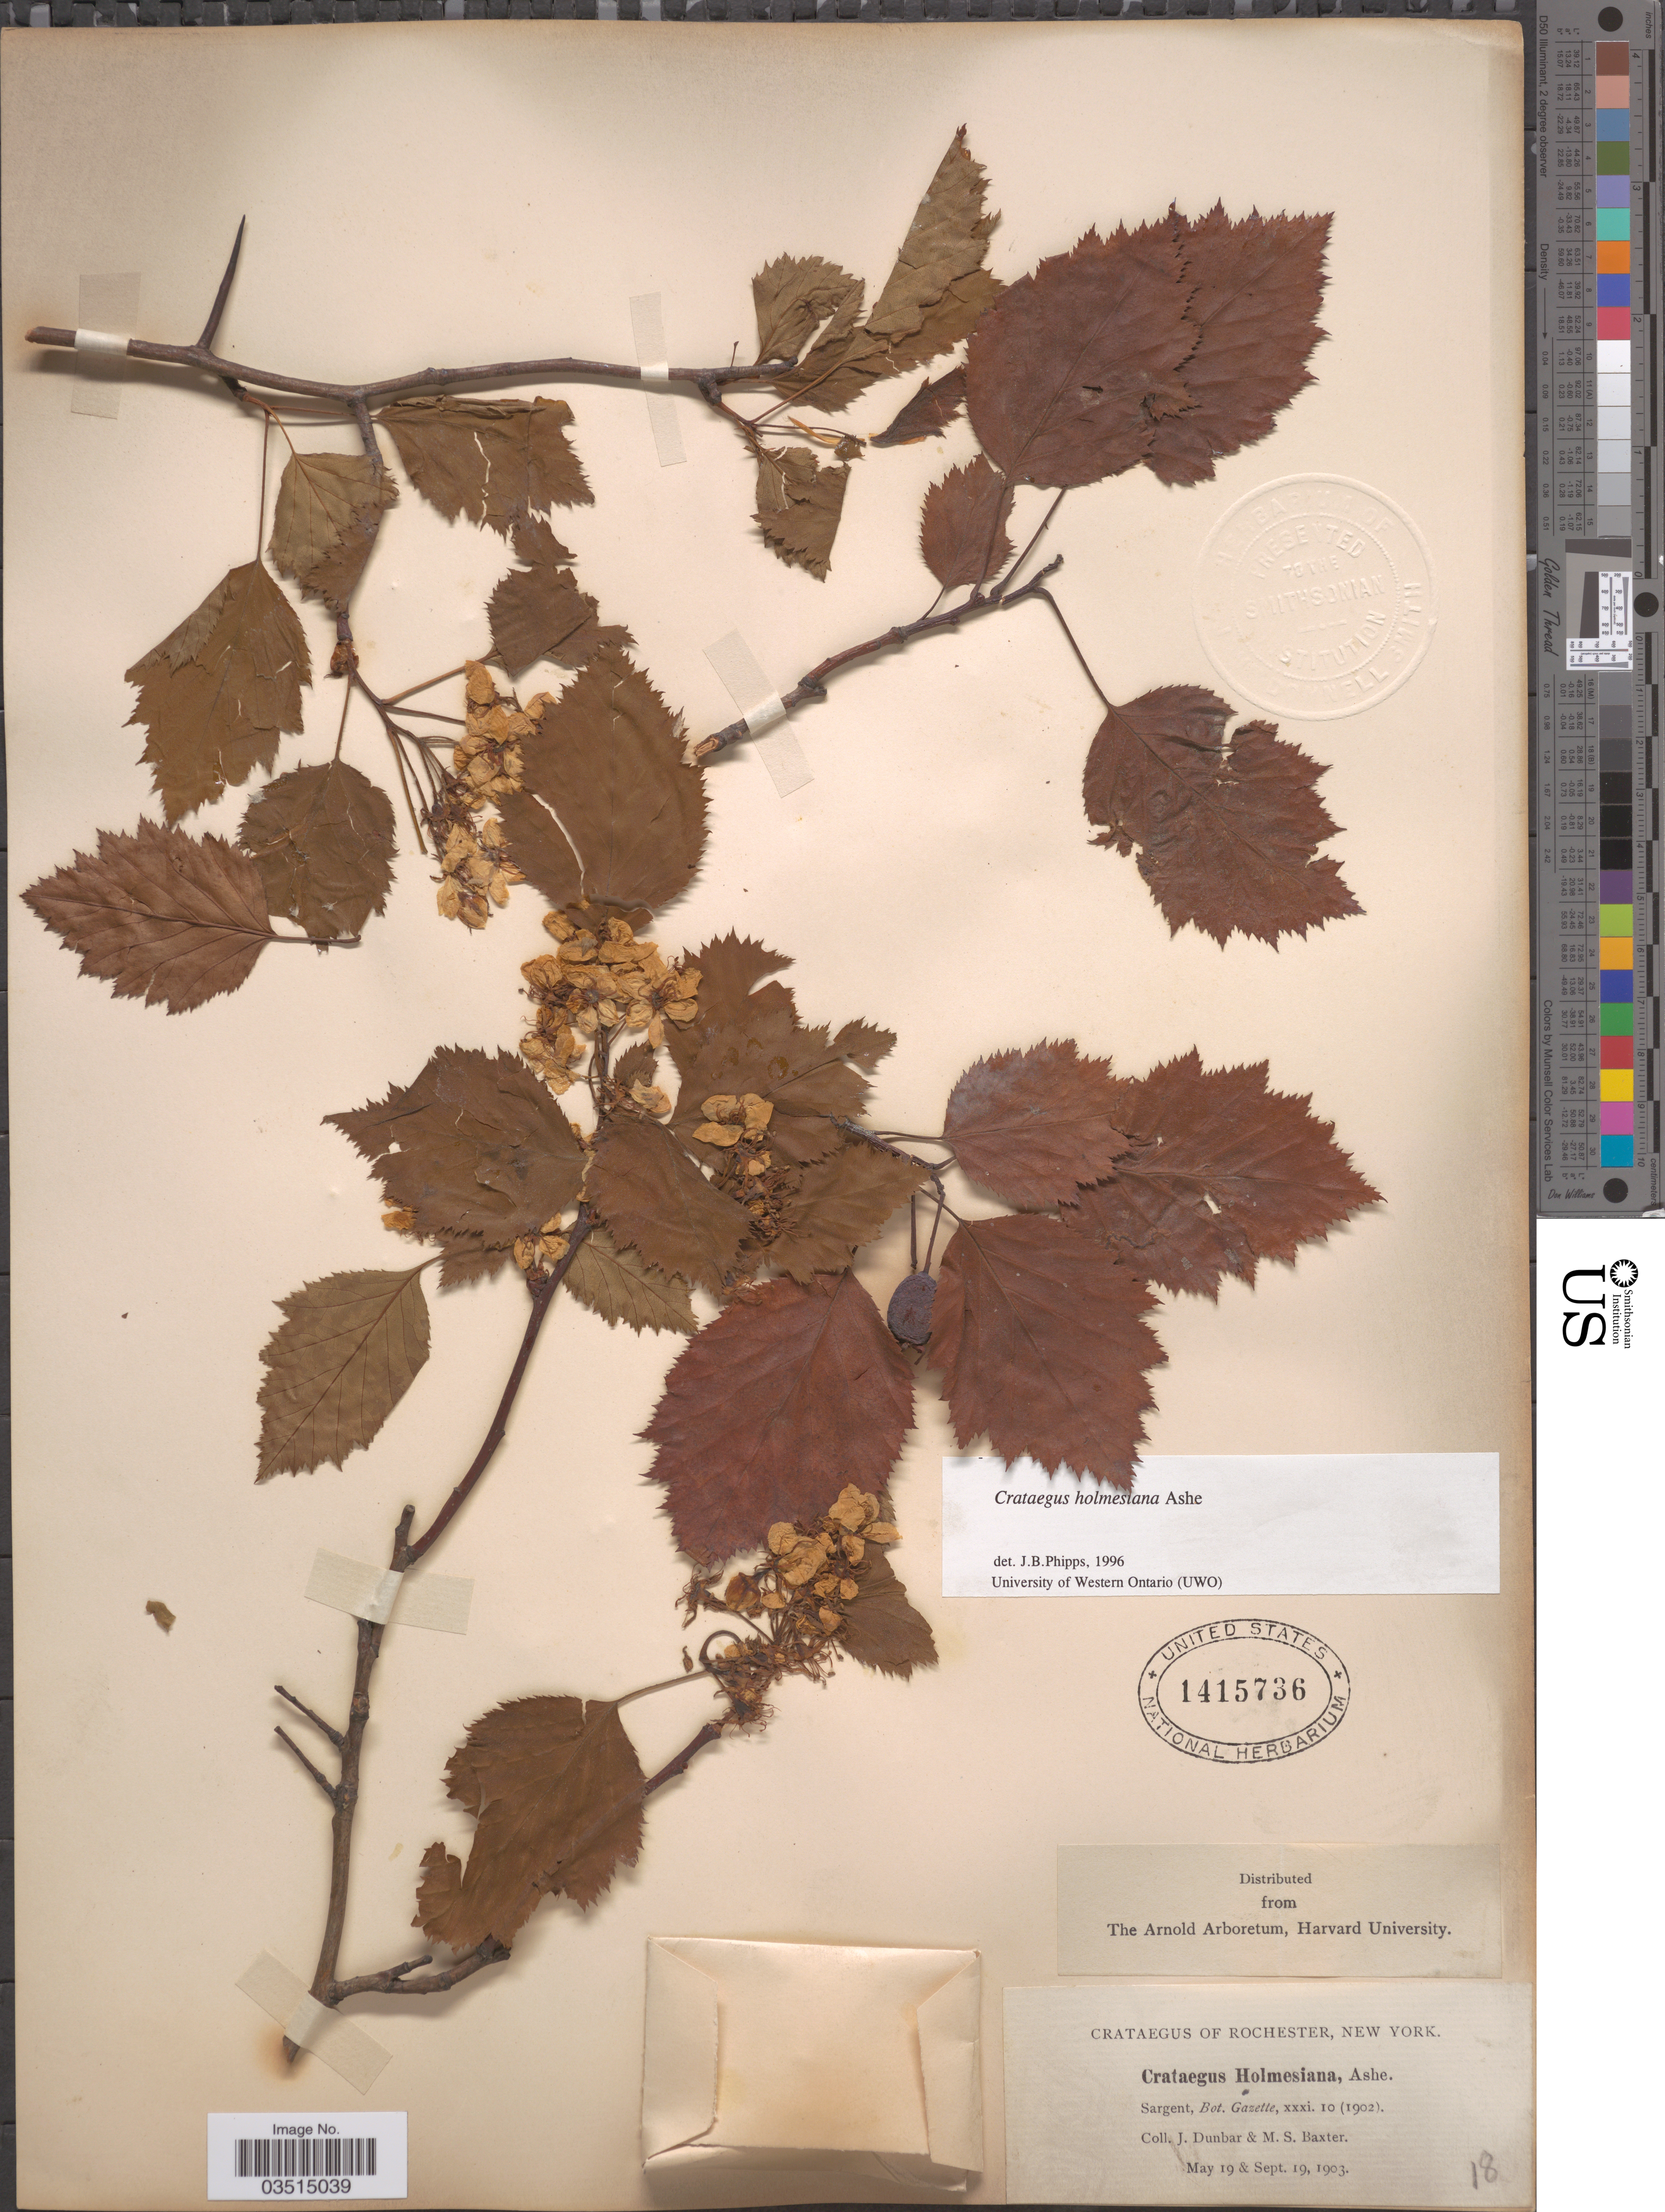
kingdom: Plantae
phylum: Tracheophyta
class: Magnoliopsida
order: Rosales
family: Rosaceae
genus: Crataegus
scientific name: Crataegus holmesiana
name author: Ashe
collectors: J. Dunbar & M. Baxter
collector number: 18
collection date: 1903-05-19/1903-09-19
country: United States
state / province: New York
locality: Rochester.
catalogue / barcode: US 1415736